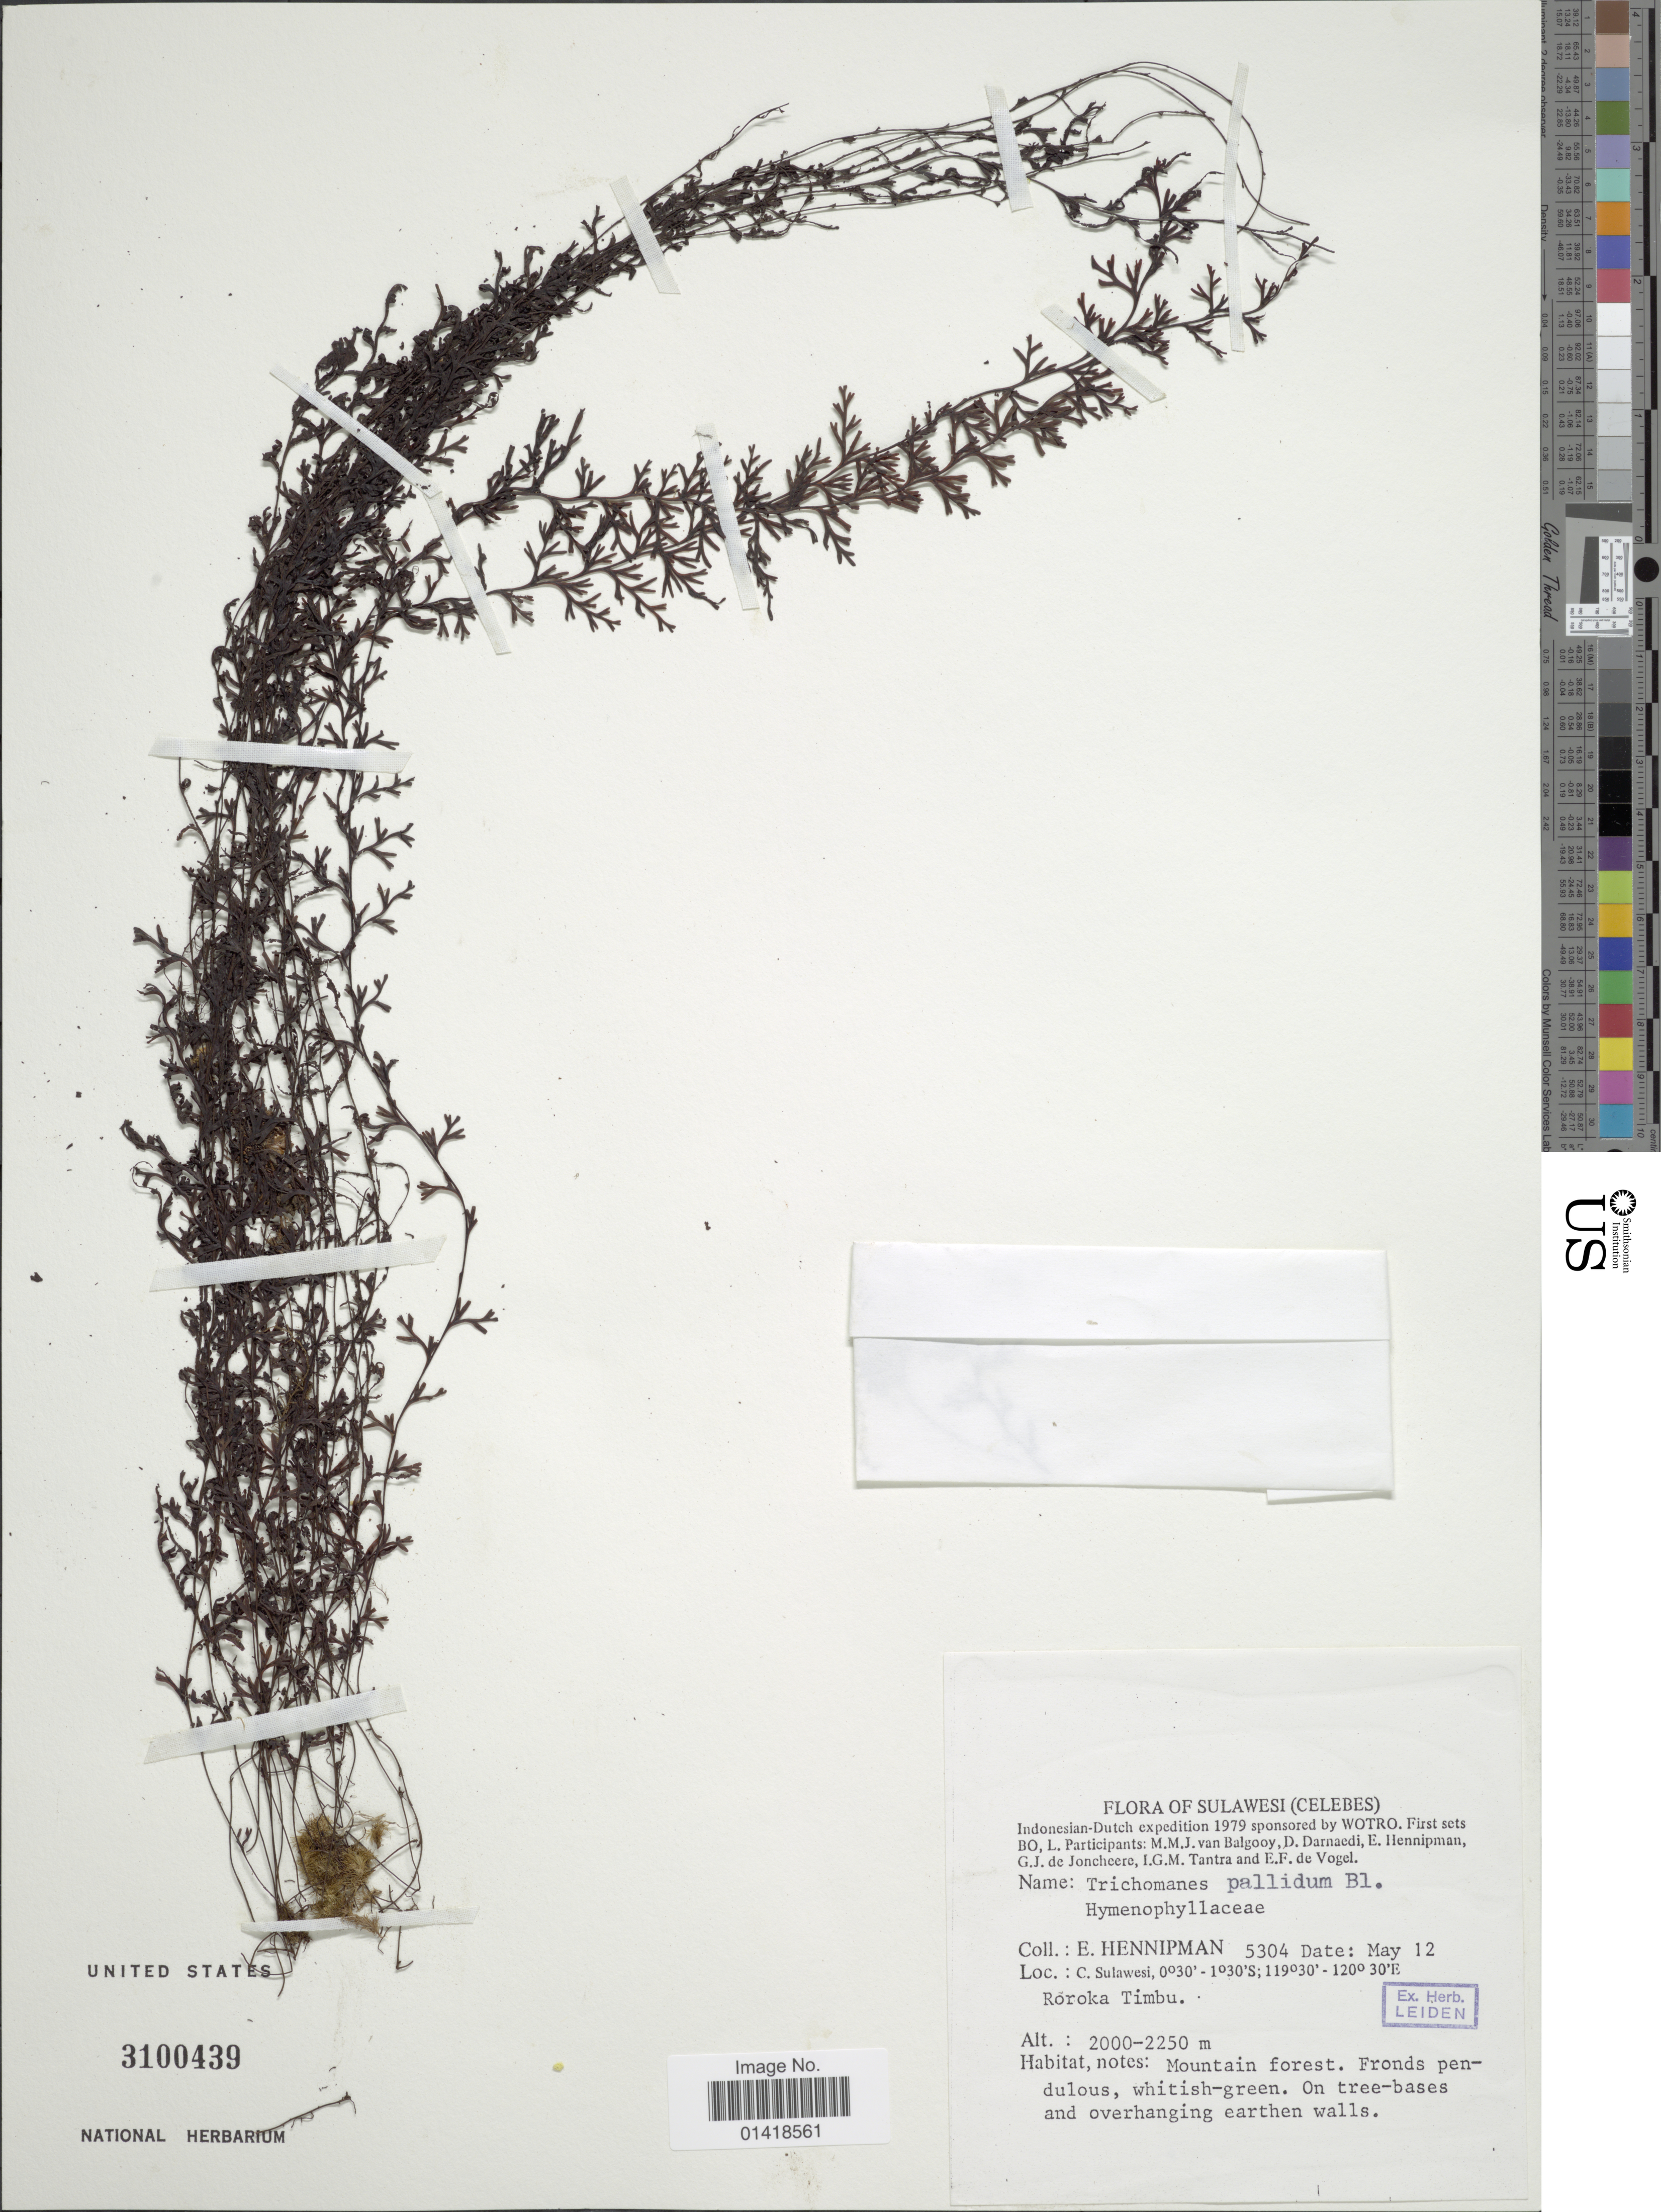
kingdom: Plantae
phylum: Tracheophyta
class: Polypodiopsida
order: Hymenophyllales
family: Hymenophyllaceae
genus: Hymenophyllum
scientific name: Hymenophyllum pallidum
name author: (Blume) Ebihara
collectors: E. Hennipman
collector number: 5304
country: Indonesia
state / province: Sulawesi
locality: Celebes. C. Sulawesi. Summit Roroka Timbu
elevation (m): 2000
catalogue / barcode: US 3100439